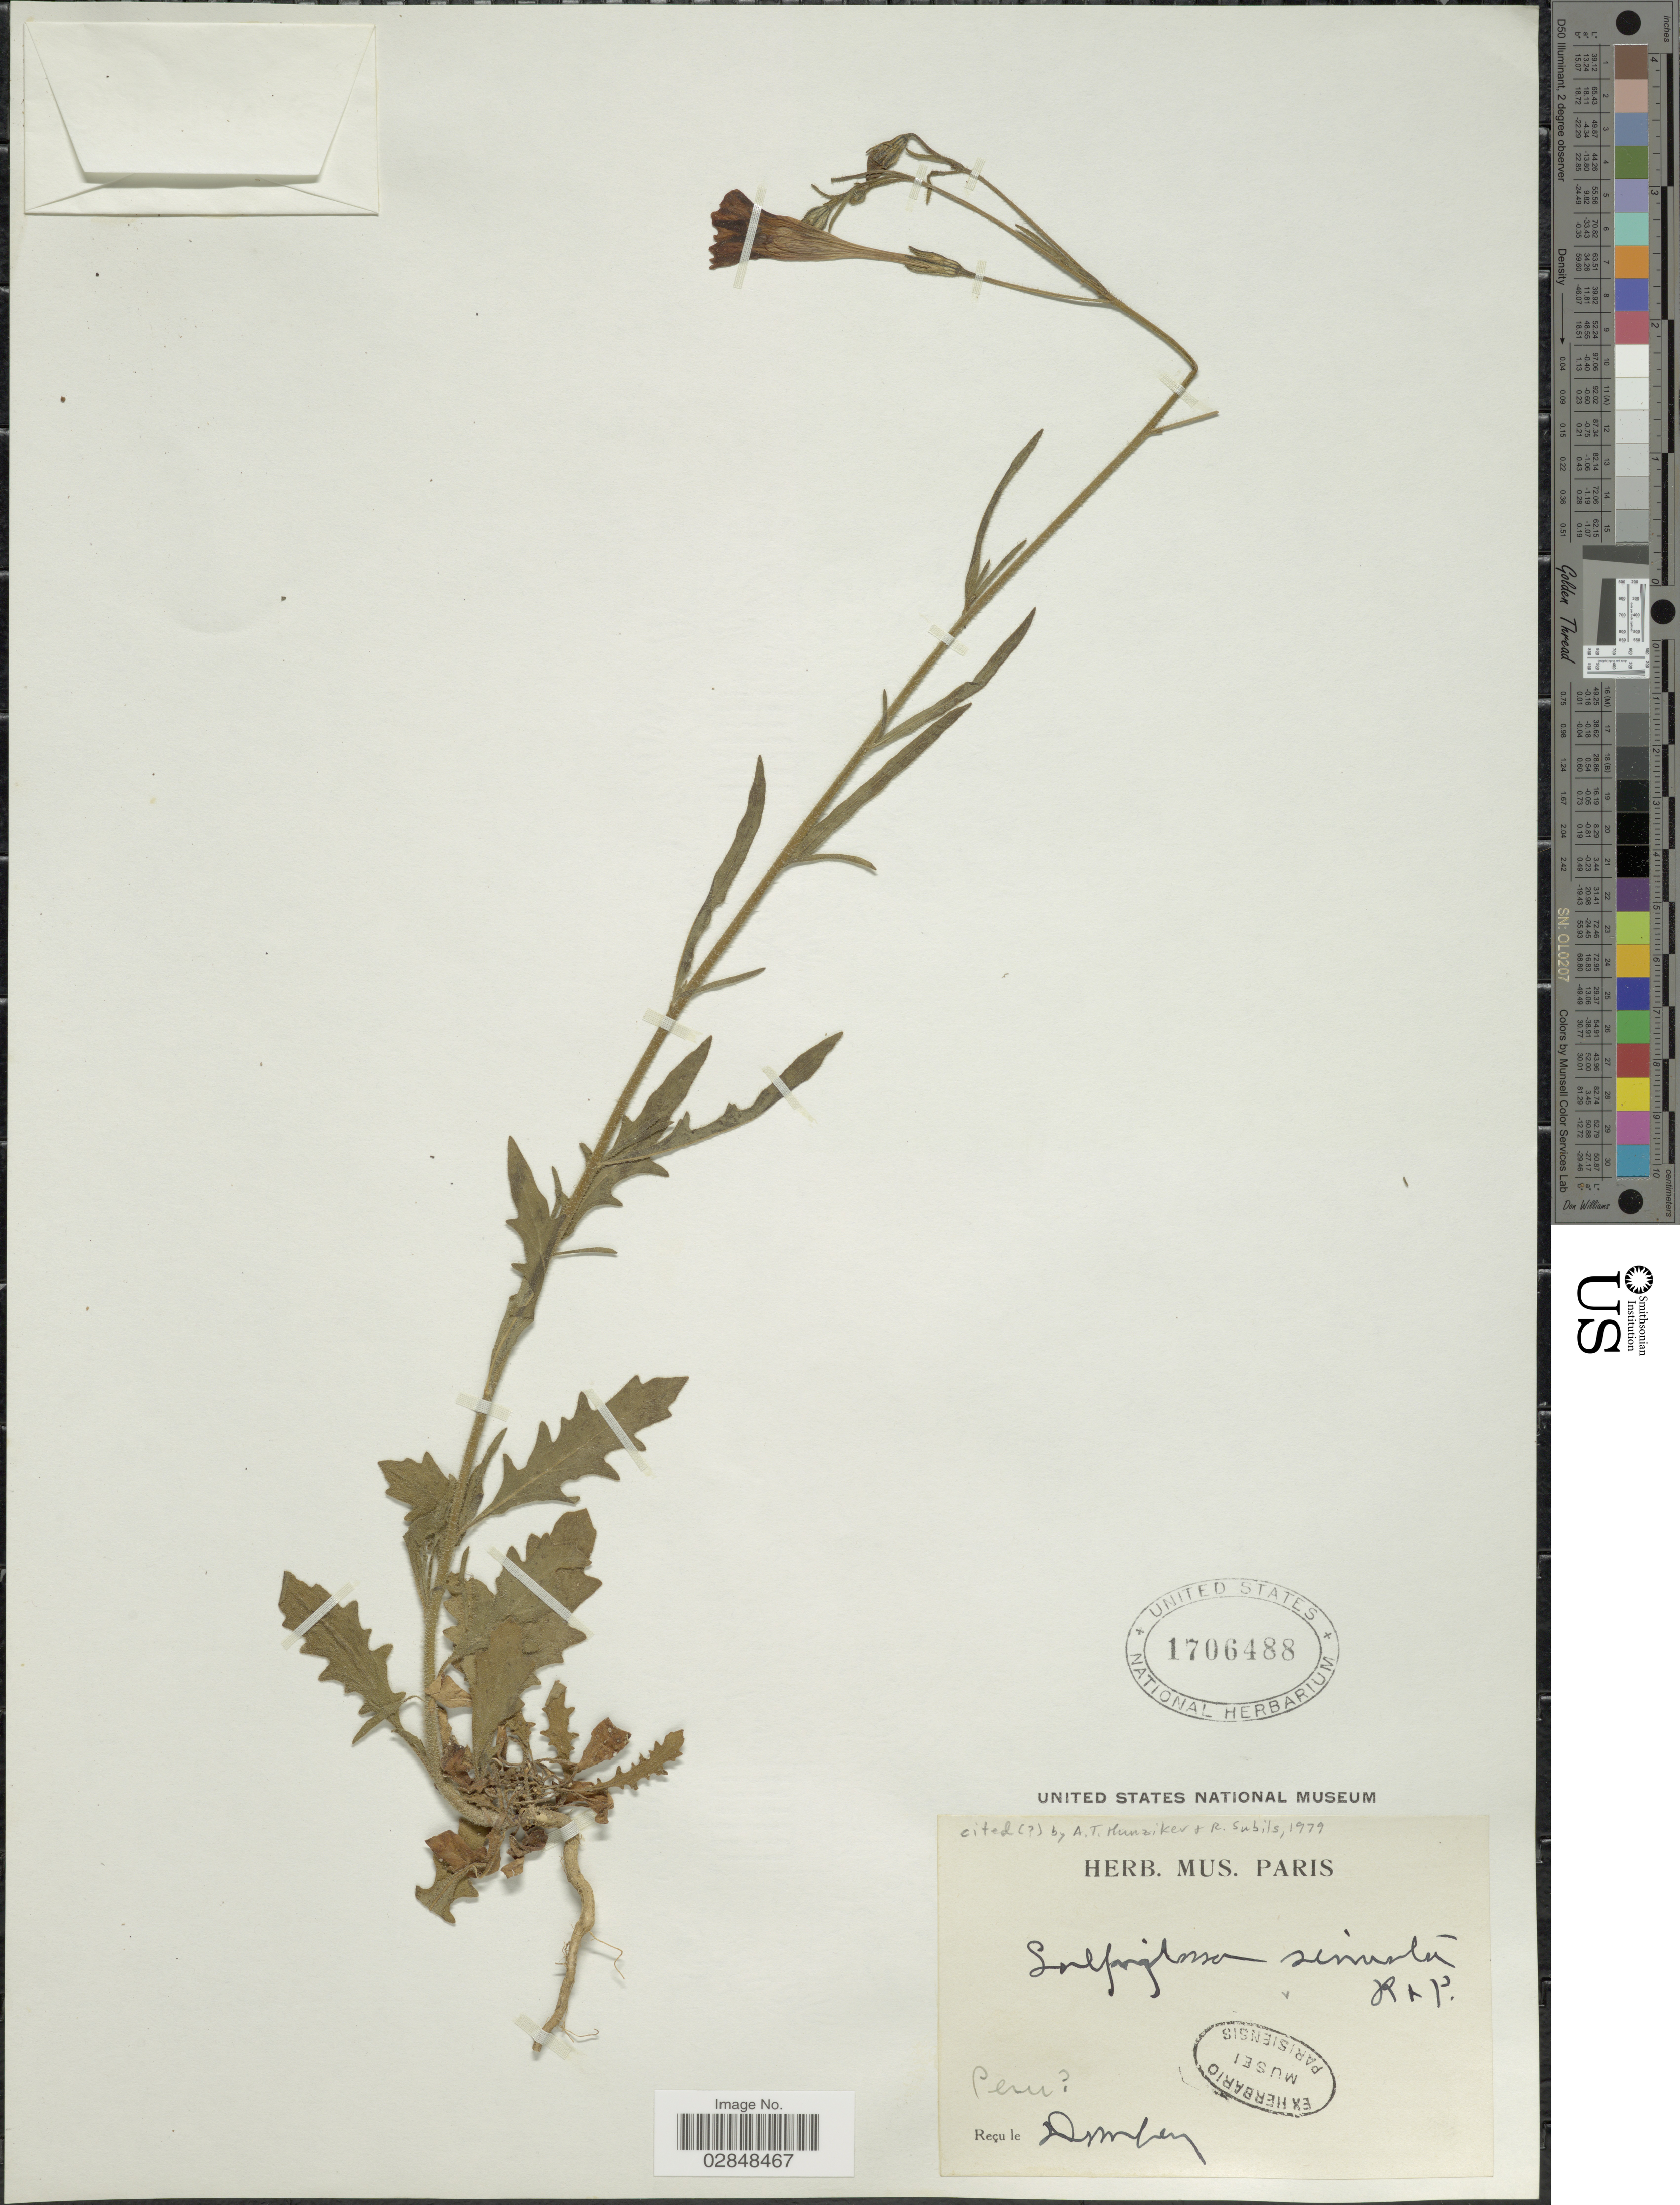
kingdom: Plantae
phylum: Tracheophyta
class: Magnoliopsida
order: Solanales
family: Solanaceae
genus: Salpiglossis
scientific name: Salpiglossis sinuata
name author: Ruiz & Pav.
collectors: ex herb. Mus. Paris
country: Peru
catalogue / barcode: US 1706488